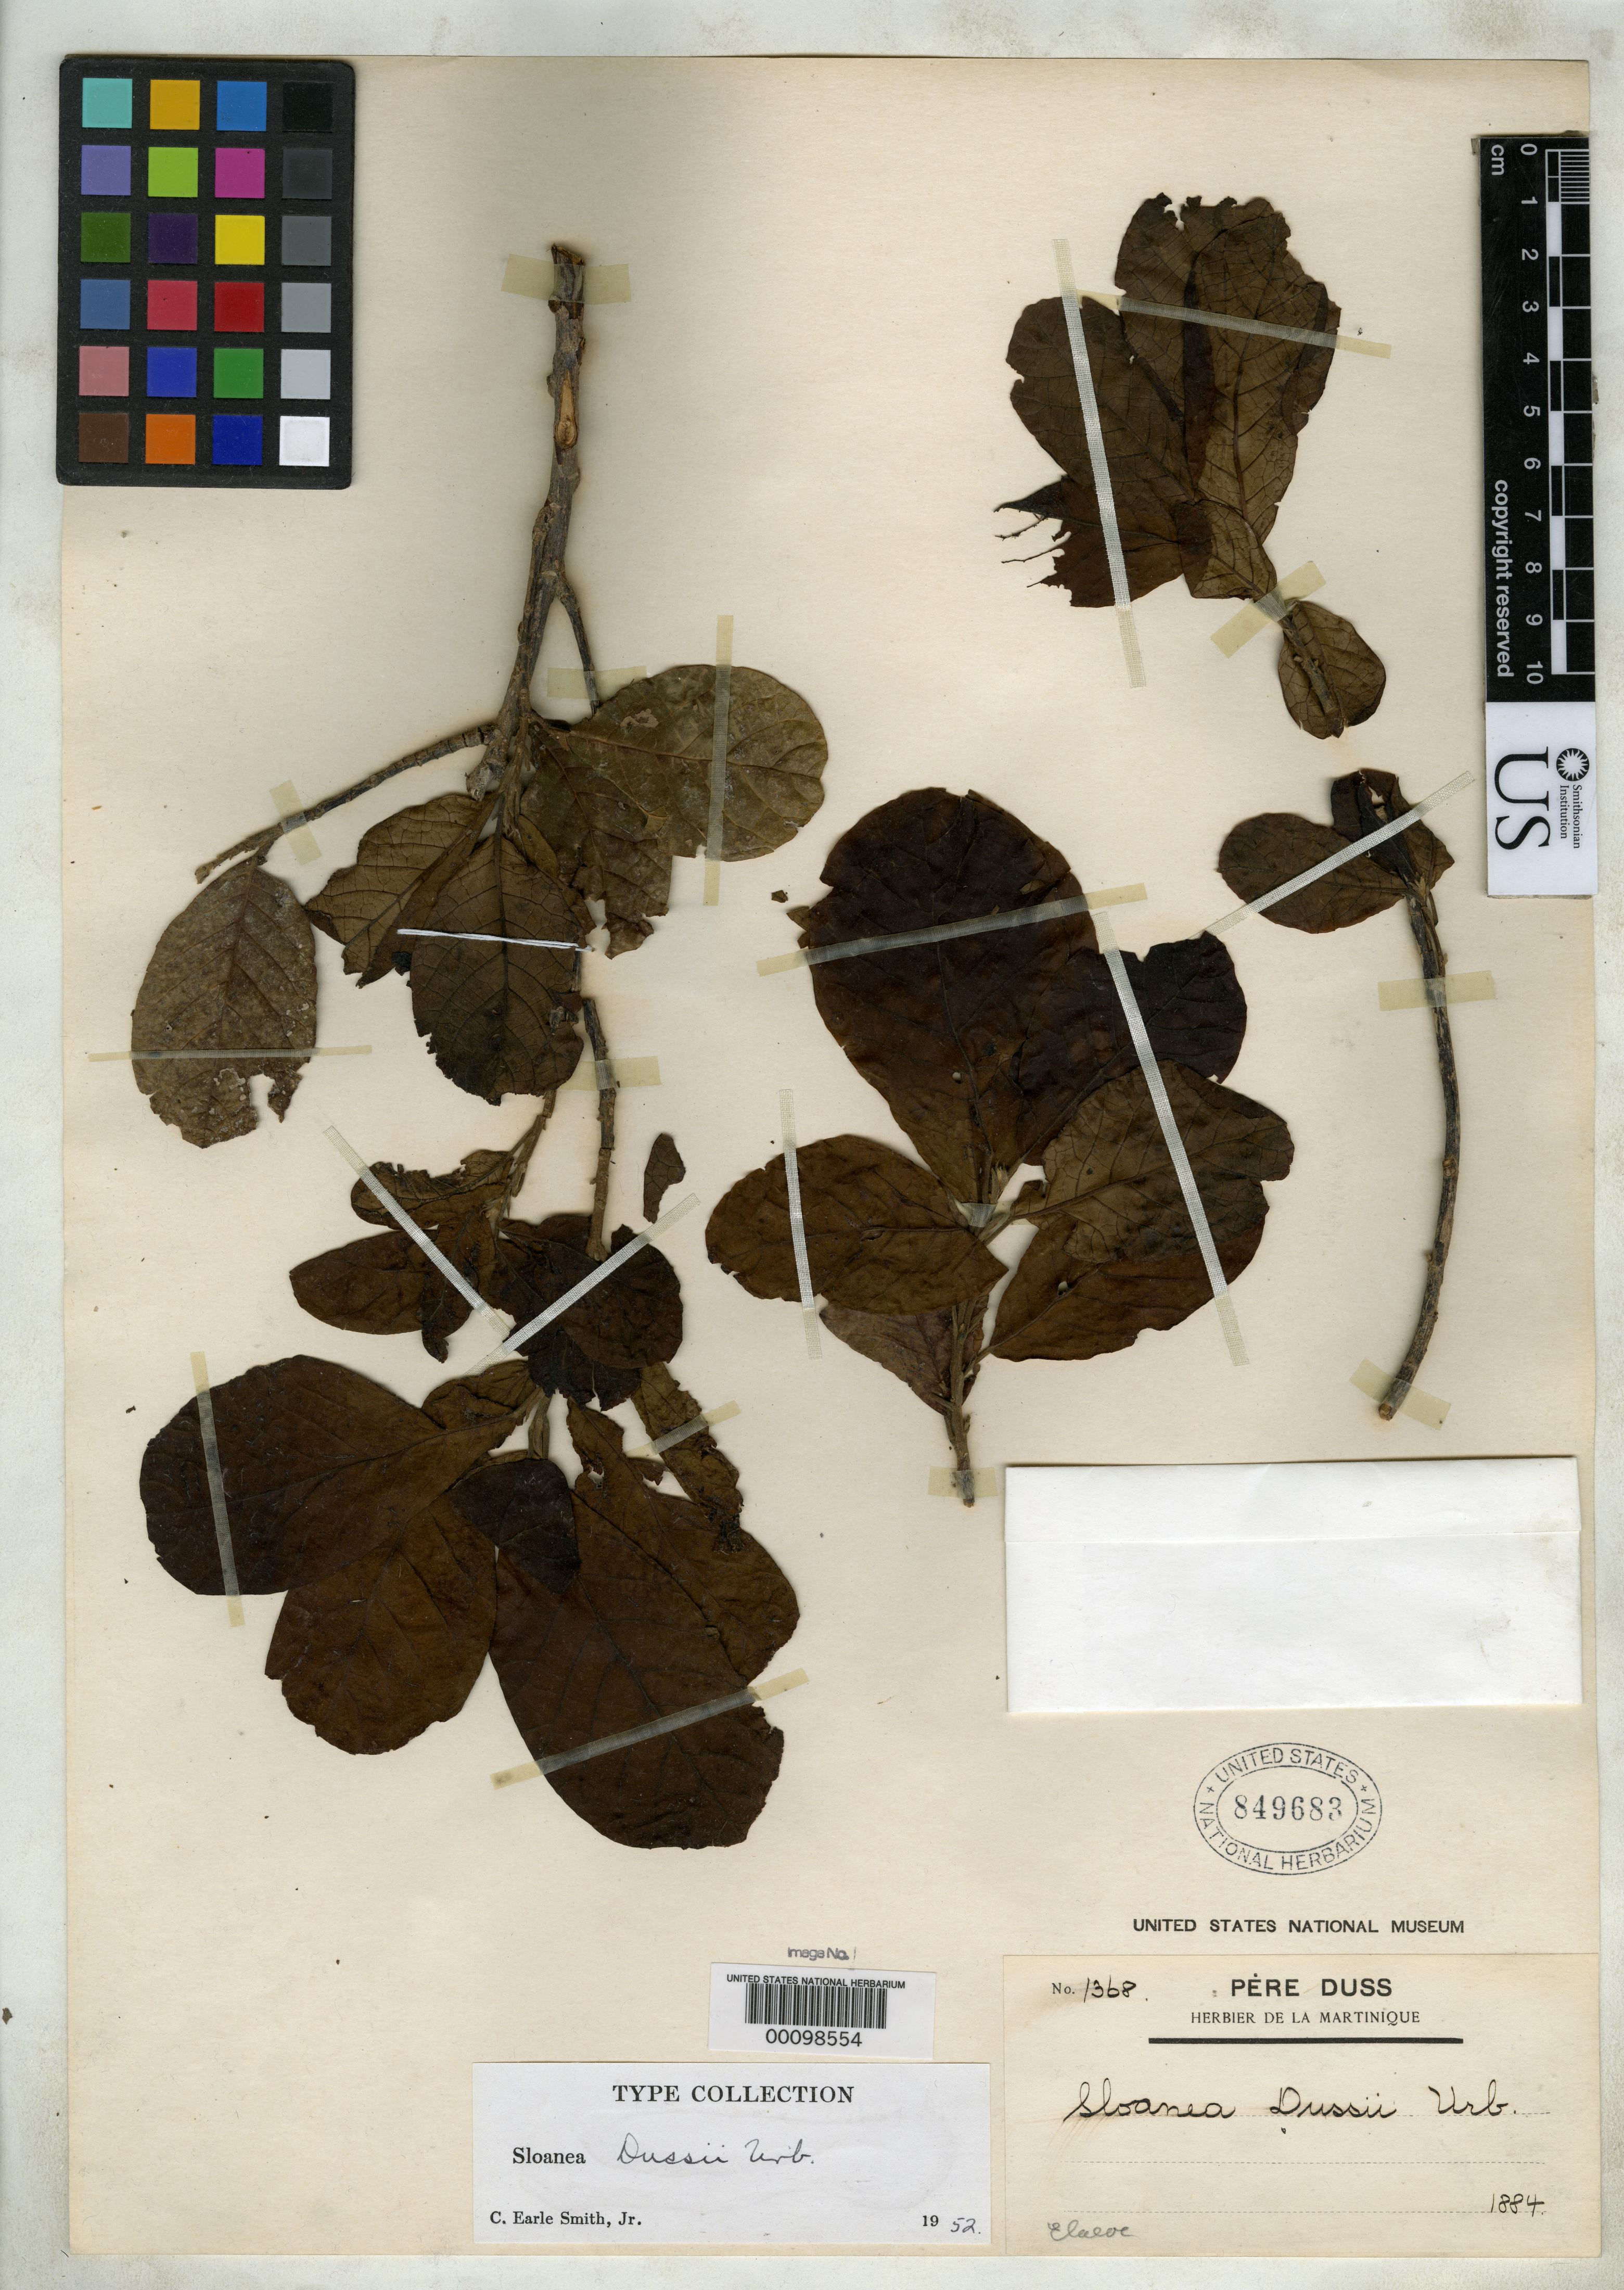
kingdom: Plantae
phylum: Tracheophyta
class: Magnoliopsida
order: Oxalidales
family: Elaeocarpaceae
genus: Sloanea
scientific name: Sloanea dussii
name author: Urb.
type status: Syntype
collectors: Père Duss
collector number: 1368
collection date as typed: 1884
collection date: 1884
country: Martinique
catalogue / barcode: US 849683